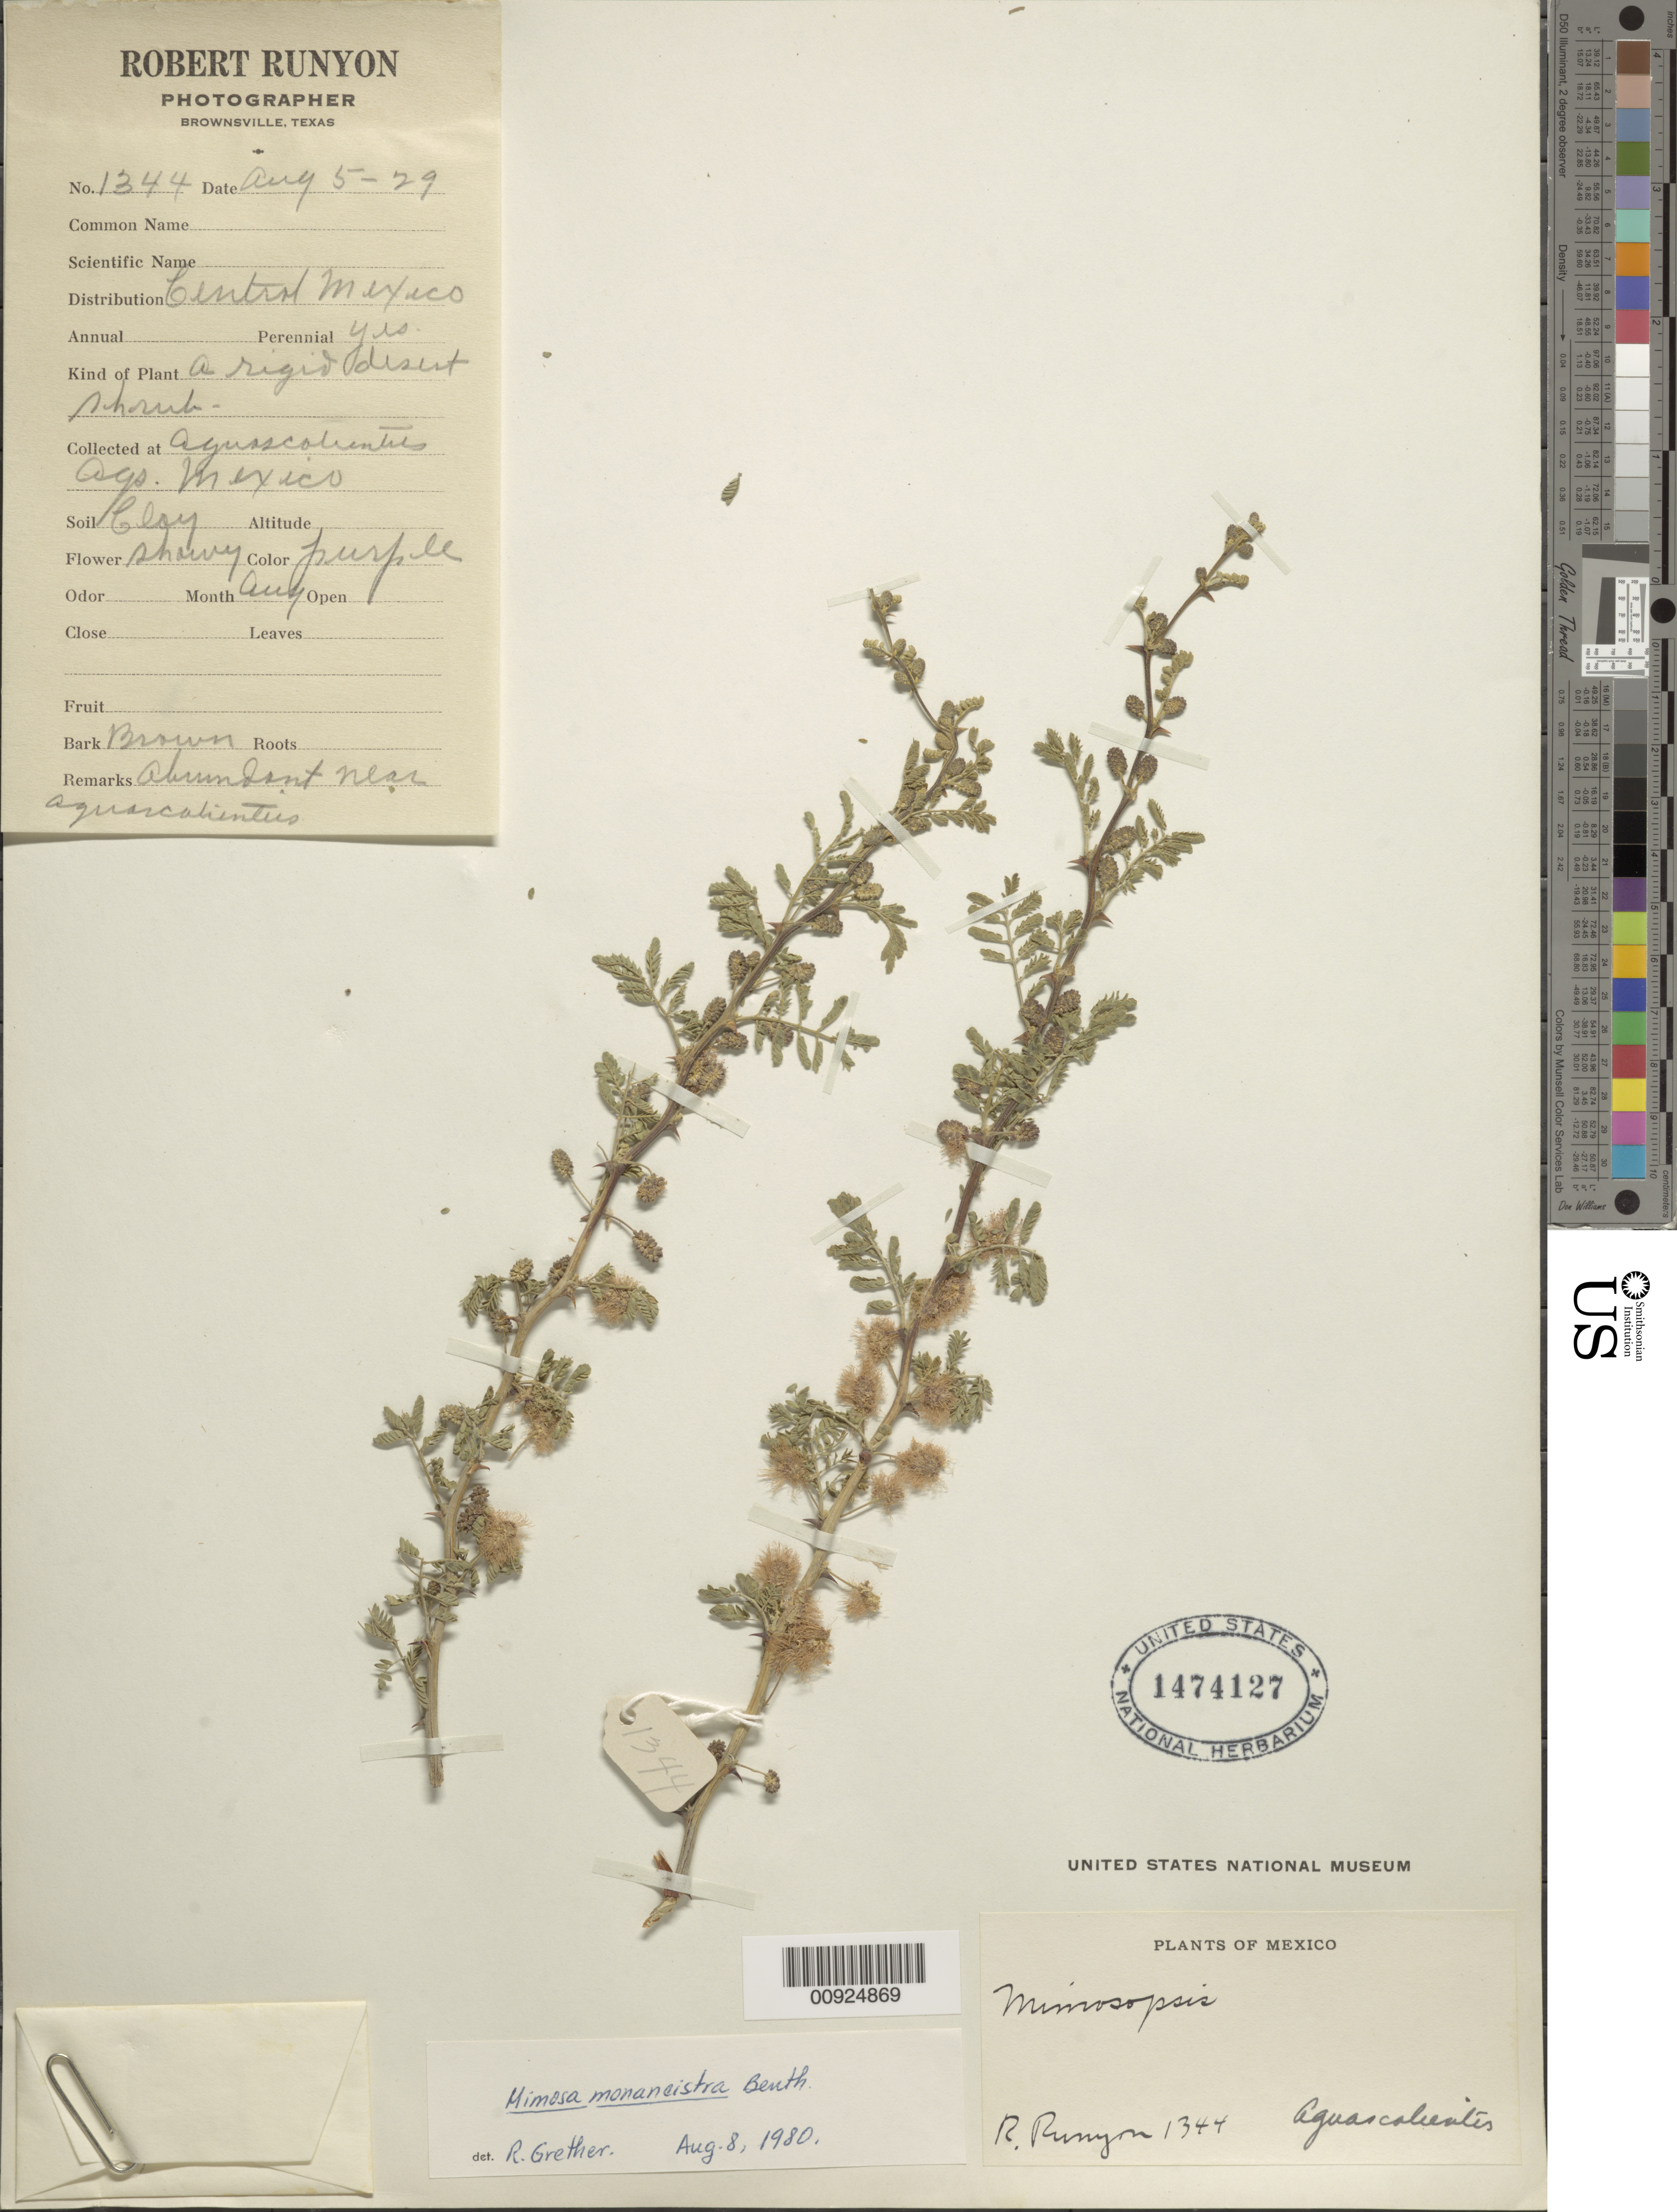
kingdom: Plantae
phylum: Tracheophyta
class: Magnoliopsida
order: Fabales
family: Fabaceae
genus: Mimosa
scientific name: Mimosa monancistra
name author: Benth.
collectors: R. Runyon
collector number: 1344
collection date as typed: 05 Aug 1929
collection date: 1929-08-05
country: Mexico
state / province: Aguascalientes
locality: Aguascalientes, Ags.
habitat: Soil clay.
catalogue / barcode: US 1474127